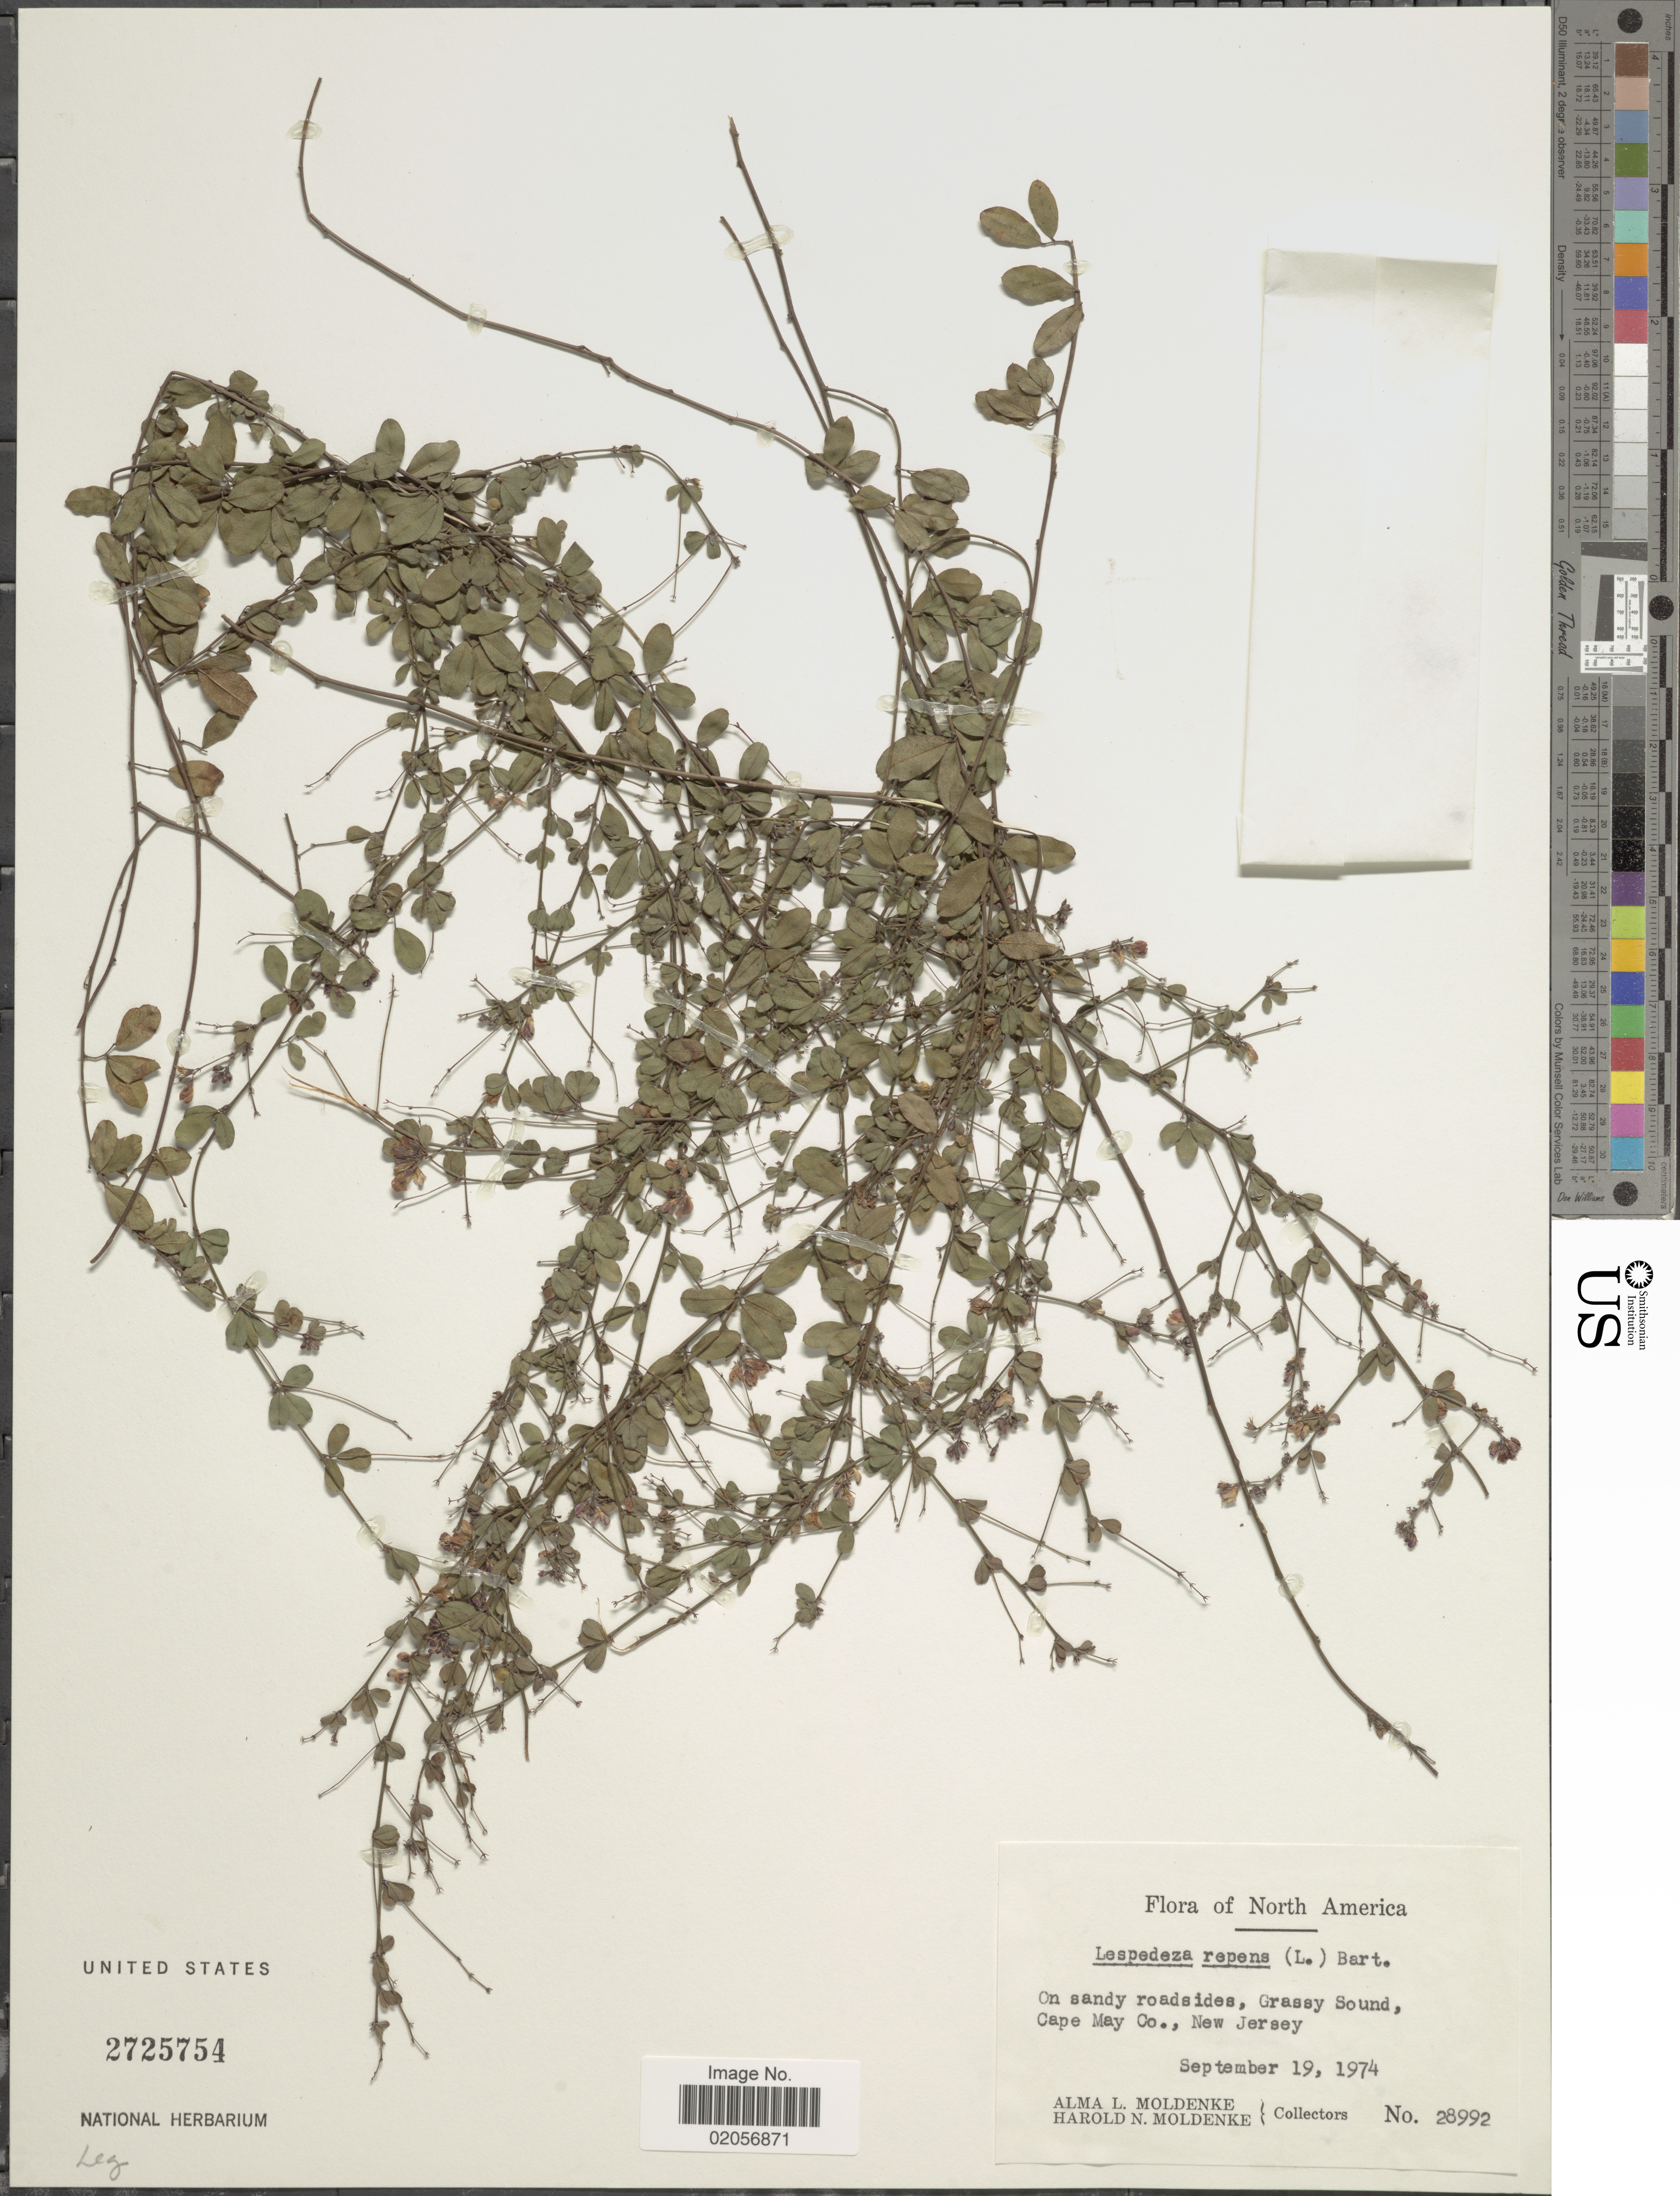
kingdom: Plantae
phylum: Tracheophyta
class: Magnoliopsida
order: Fabales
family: Fabaceae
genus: Lespedeza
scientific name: Lespedeza repens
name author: (L.) W.P.C. Barton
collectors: A. L. Moldenke & H. N. Moldenke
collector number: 28992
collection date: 1974-09-19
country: United States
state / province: New Jersey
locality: On sandy roadsides, Grassy Sound, Cape May Co.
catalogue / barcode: US 2725754